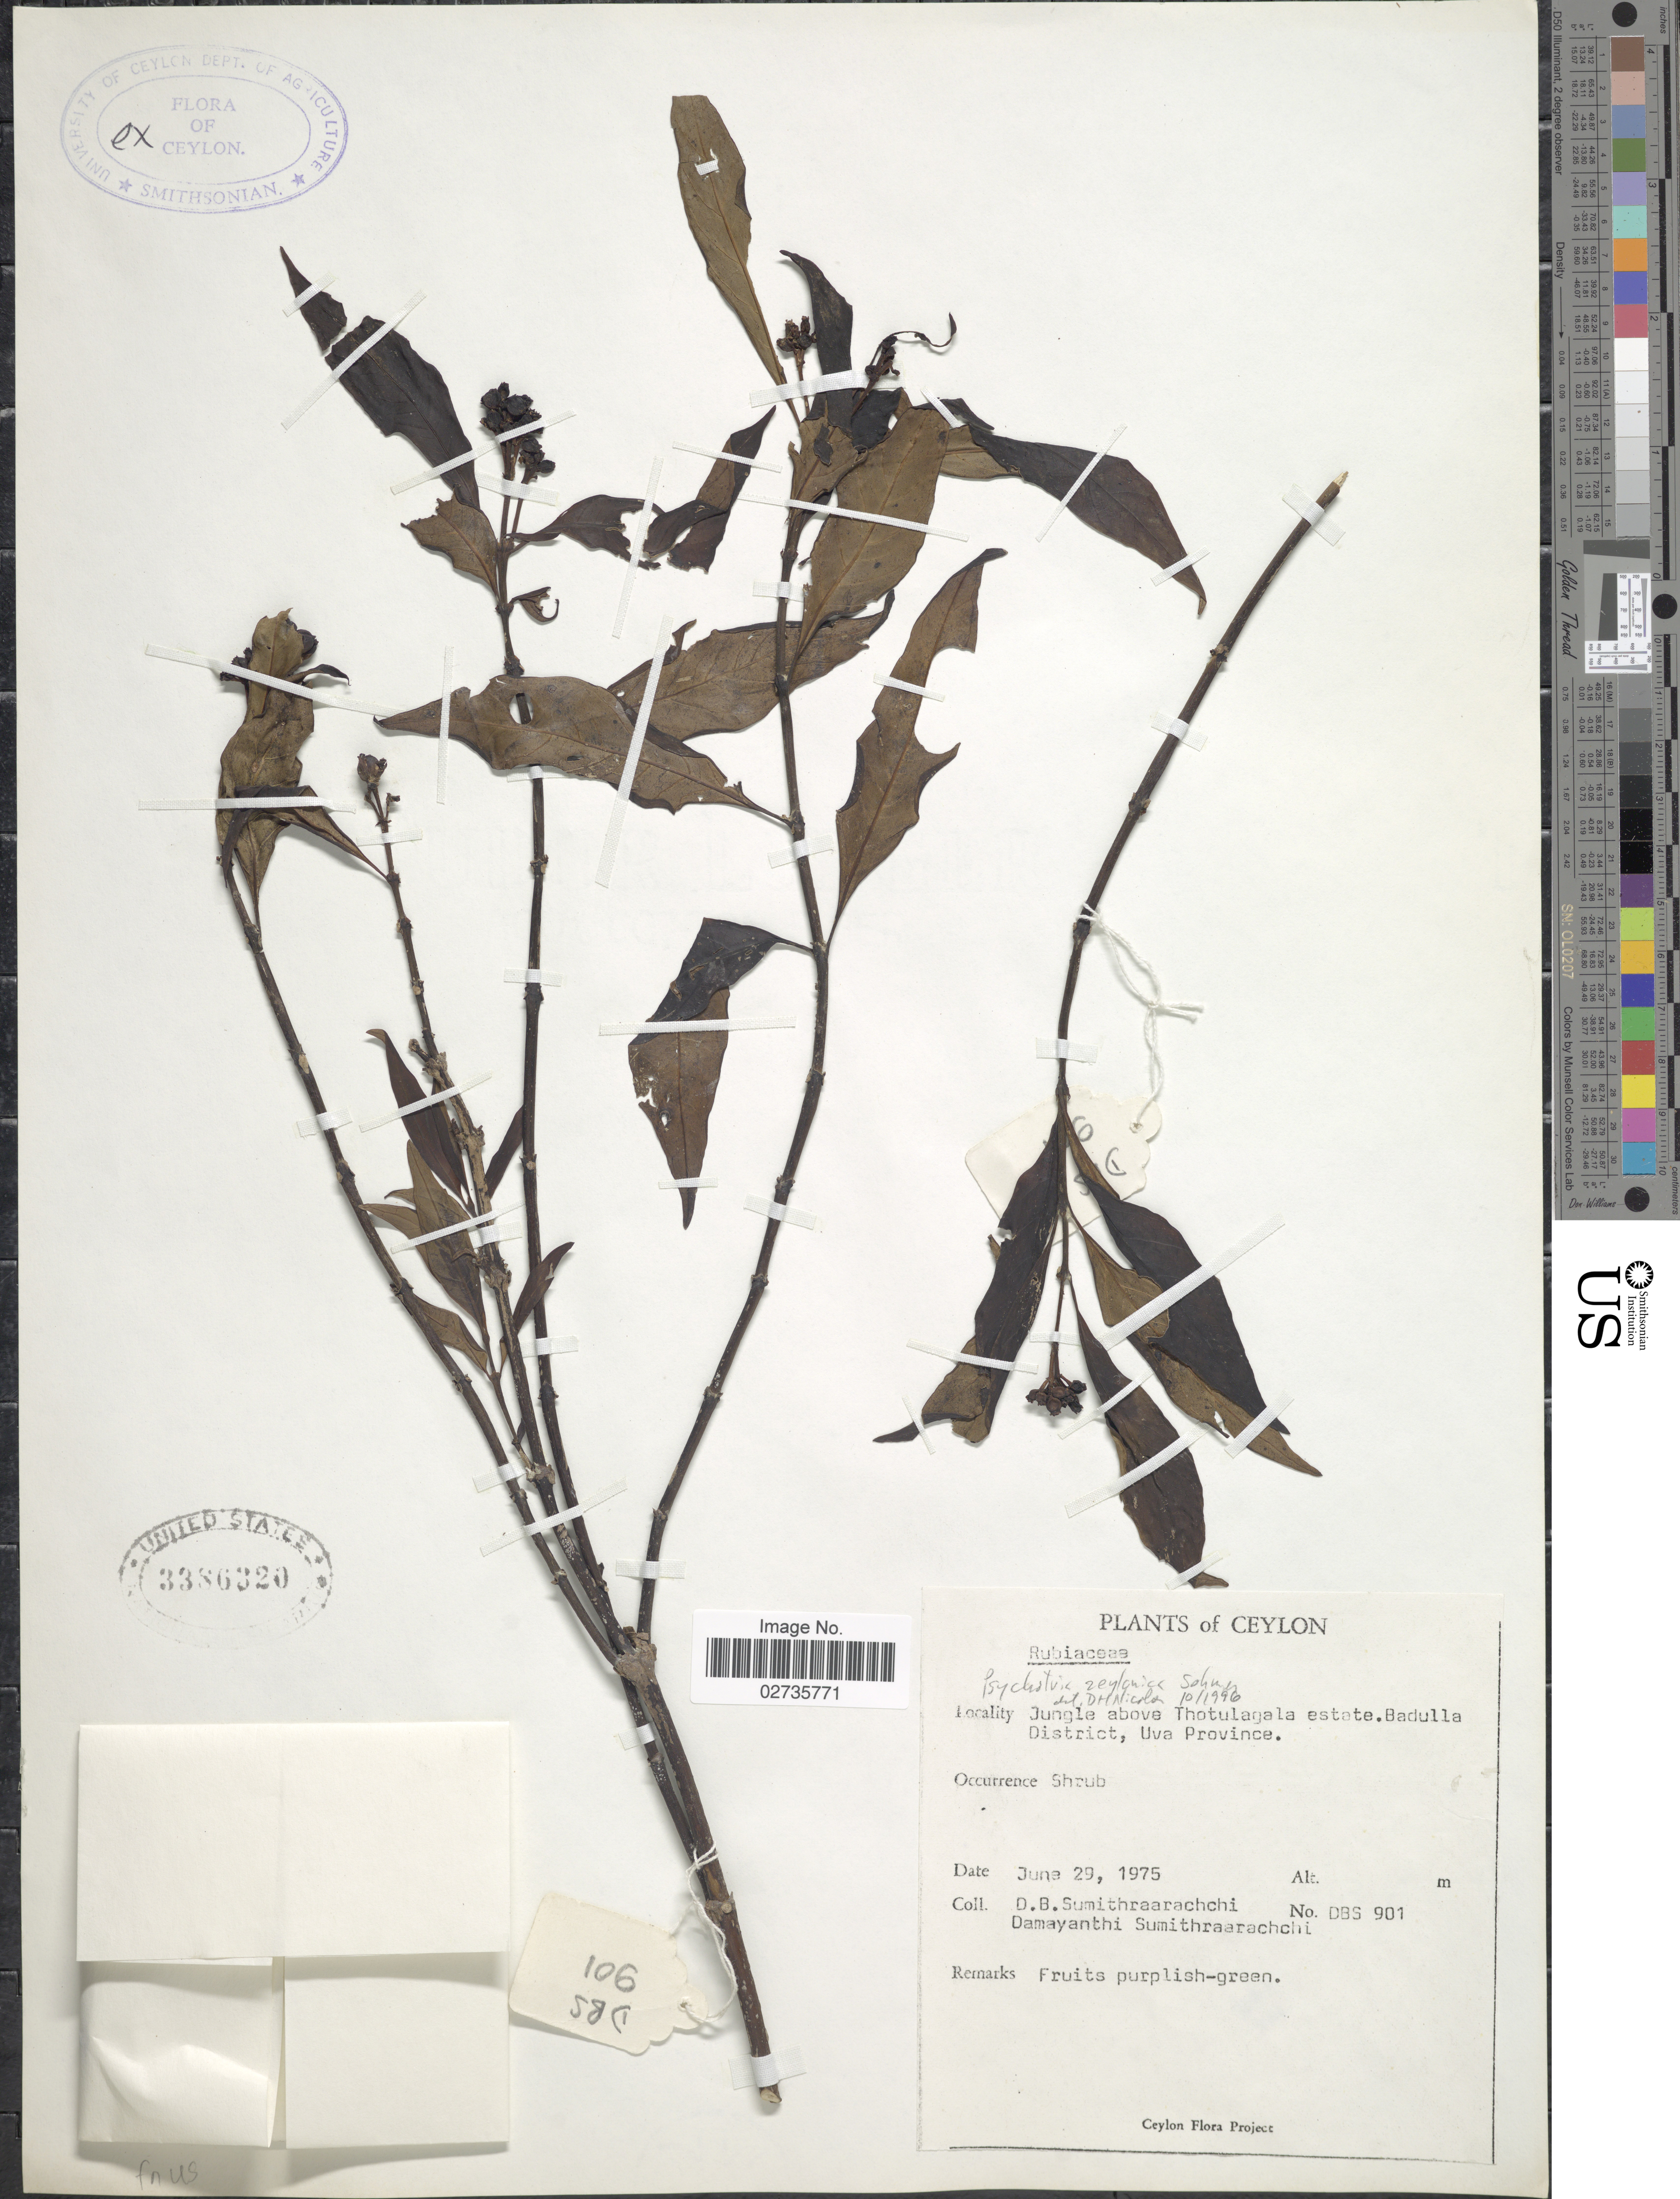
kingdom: Plantae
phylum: Tracheophyta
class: Magnoliopsida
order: Gentianales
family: Rubiaceae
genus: Psychotria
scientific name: Psychotria zeylanica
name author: Sohmer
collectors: D. B. Sumithraarachchi & D. Sumithraarachchi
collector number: DBS 901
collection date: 1975-06-29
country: Sri Lanka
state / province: Uva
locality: Ceylon, Jungle above Thotulagala estate. Badulla District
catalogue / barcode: US 3386320